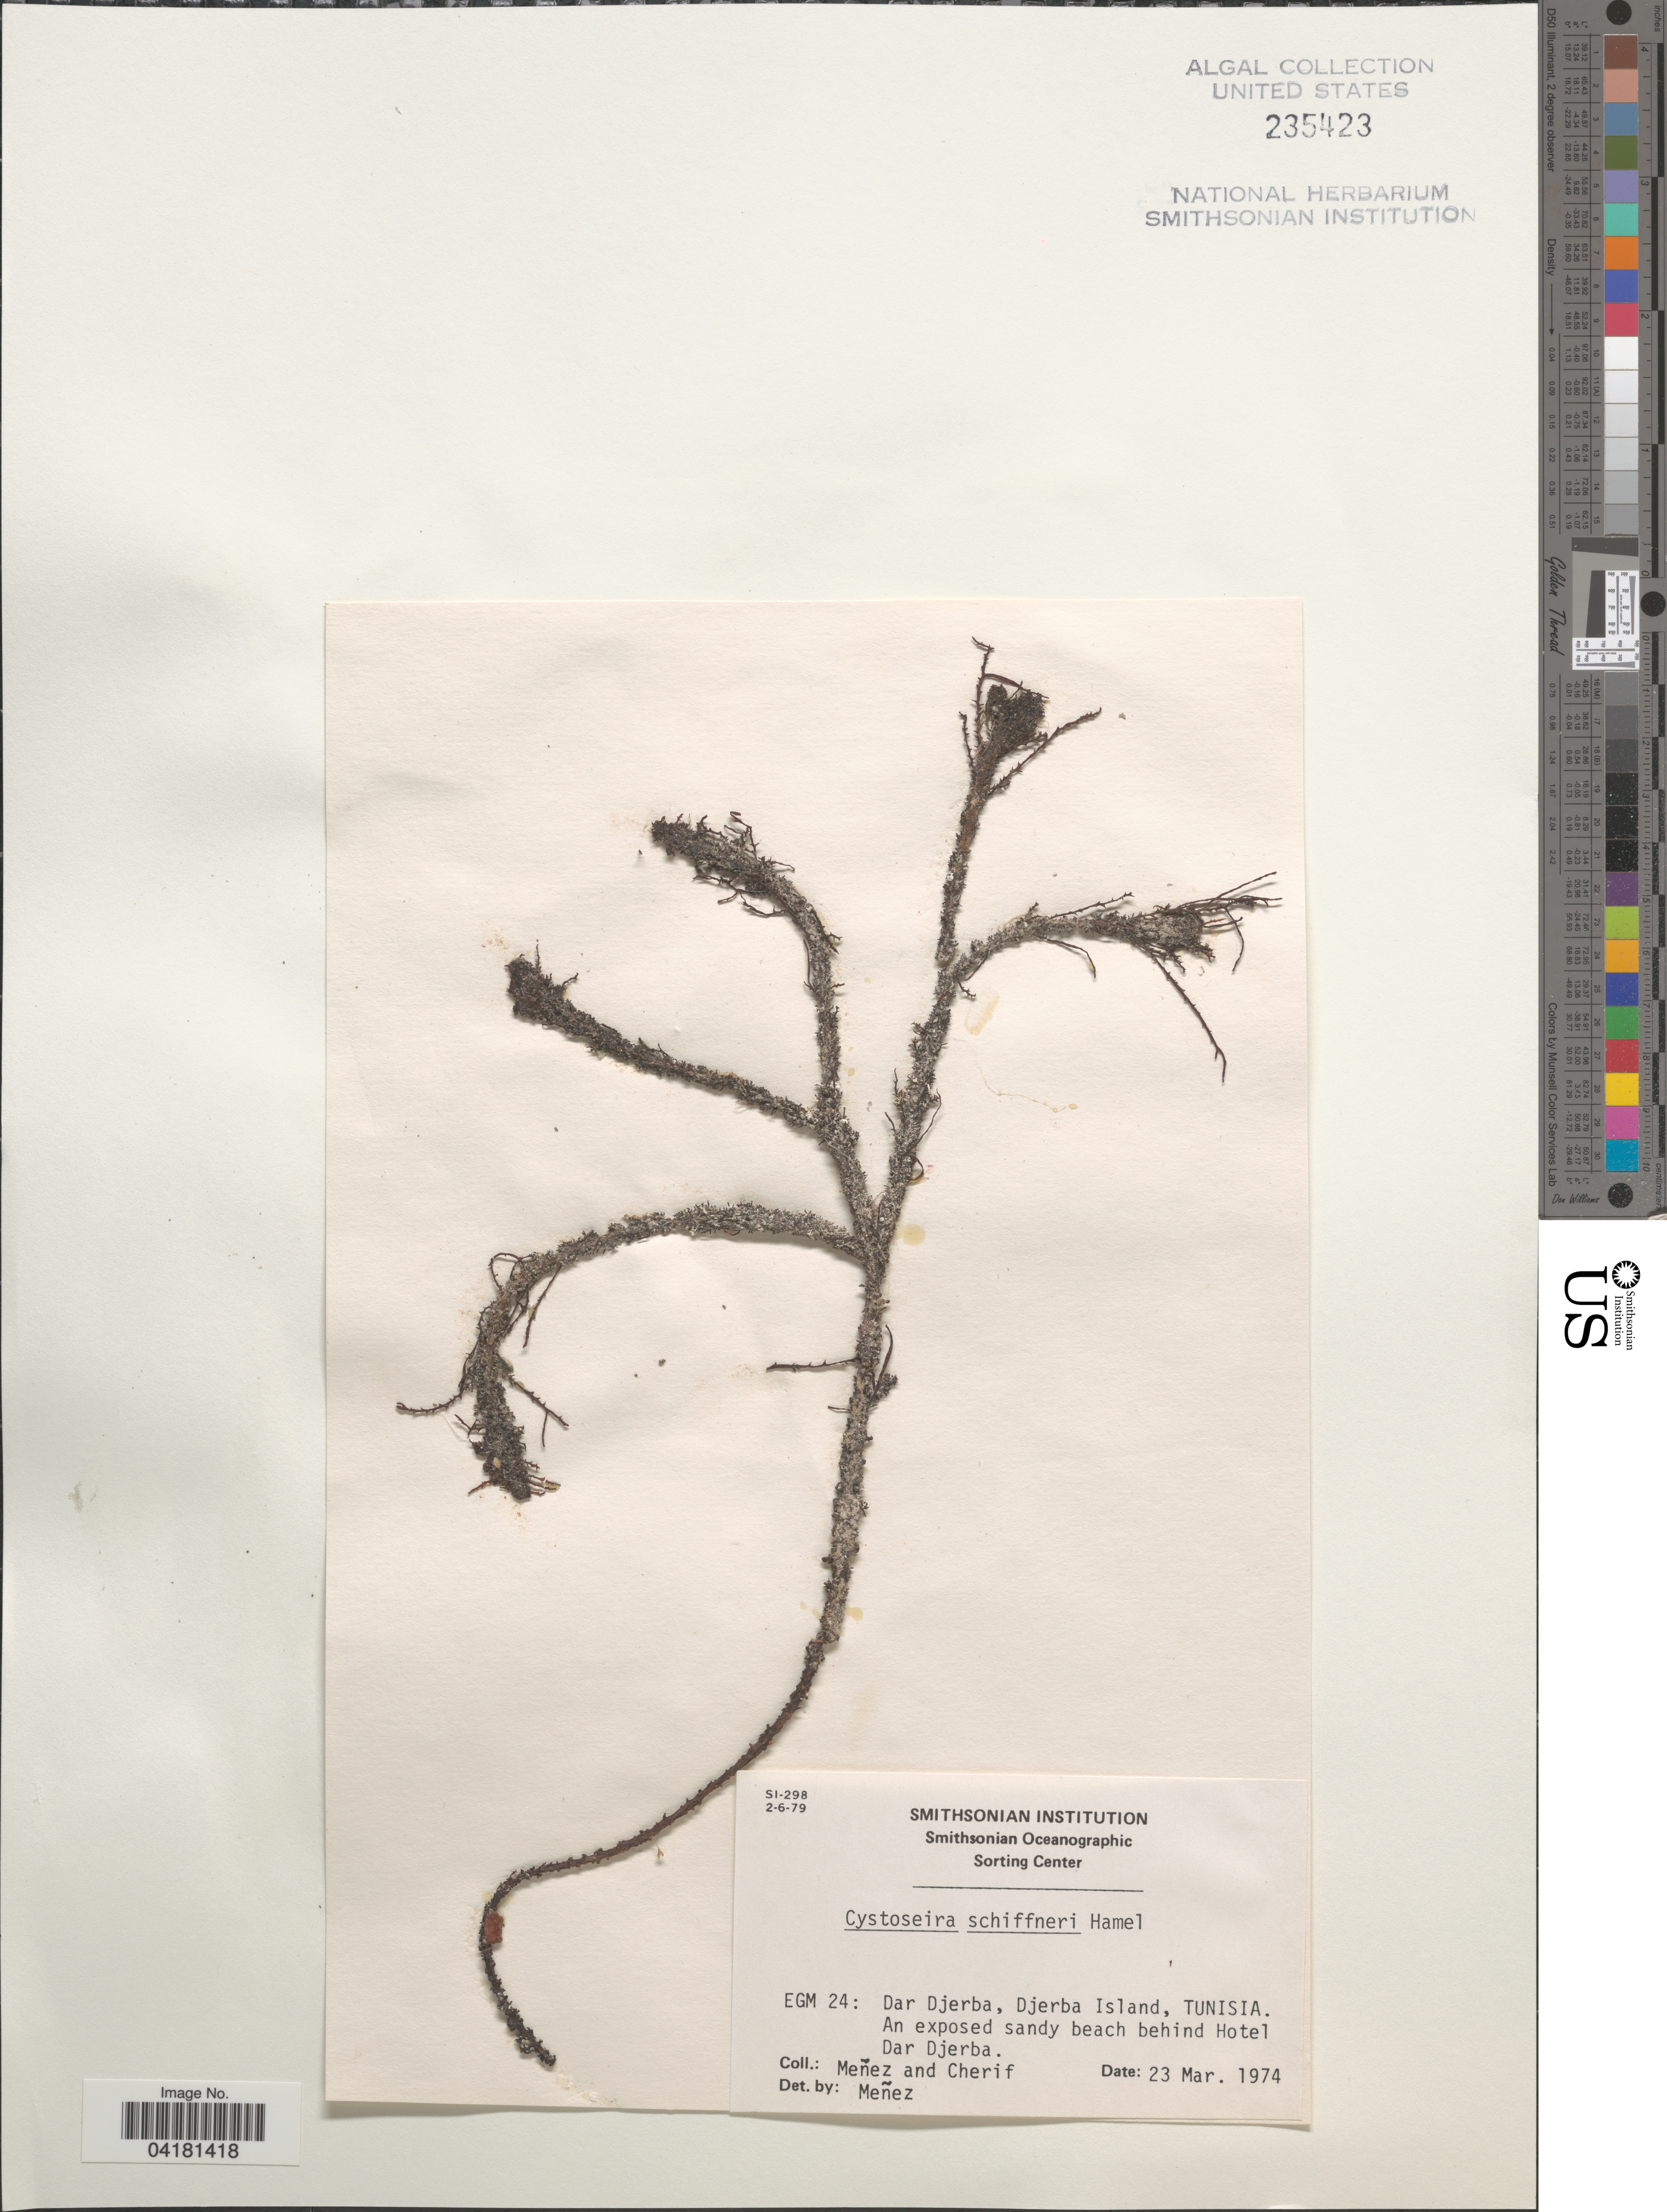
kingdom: Chromista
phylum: Ochrophyta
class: Phaeophyceae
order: Fucales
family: Sargassaceae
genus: Cystoseira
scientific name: Cystoseira schiffneri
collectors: Menez & -. Cherif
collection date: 1974-03-23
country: Tunisia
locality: EGM 24: Dar Djerba, Djerba Island, Tunisia. An exposed sandy beach behind Hotel Dar Djerba.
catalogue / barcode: US 235423